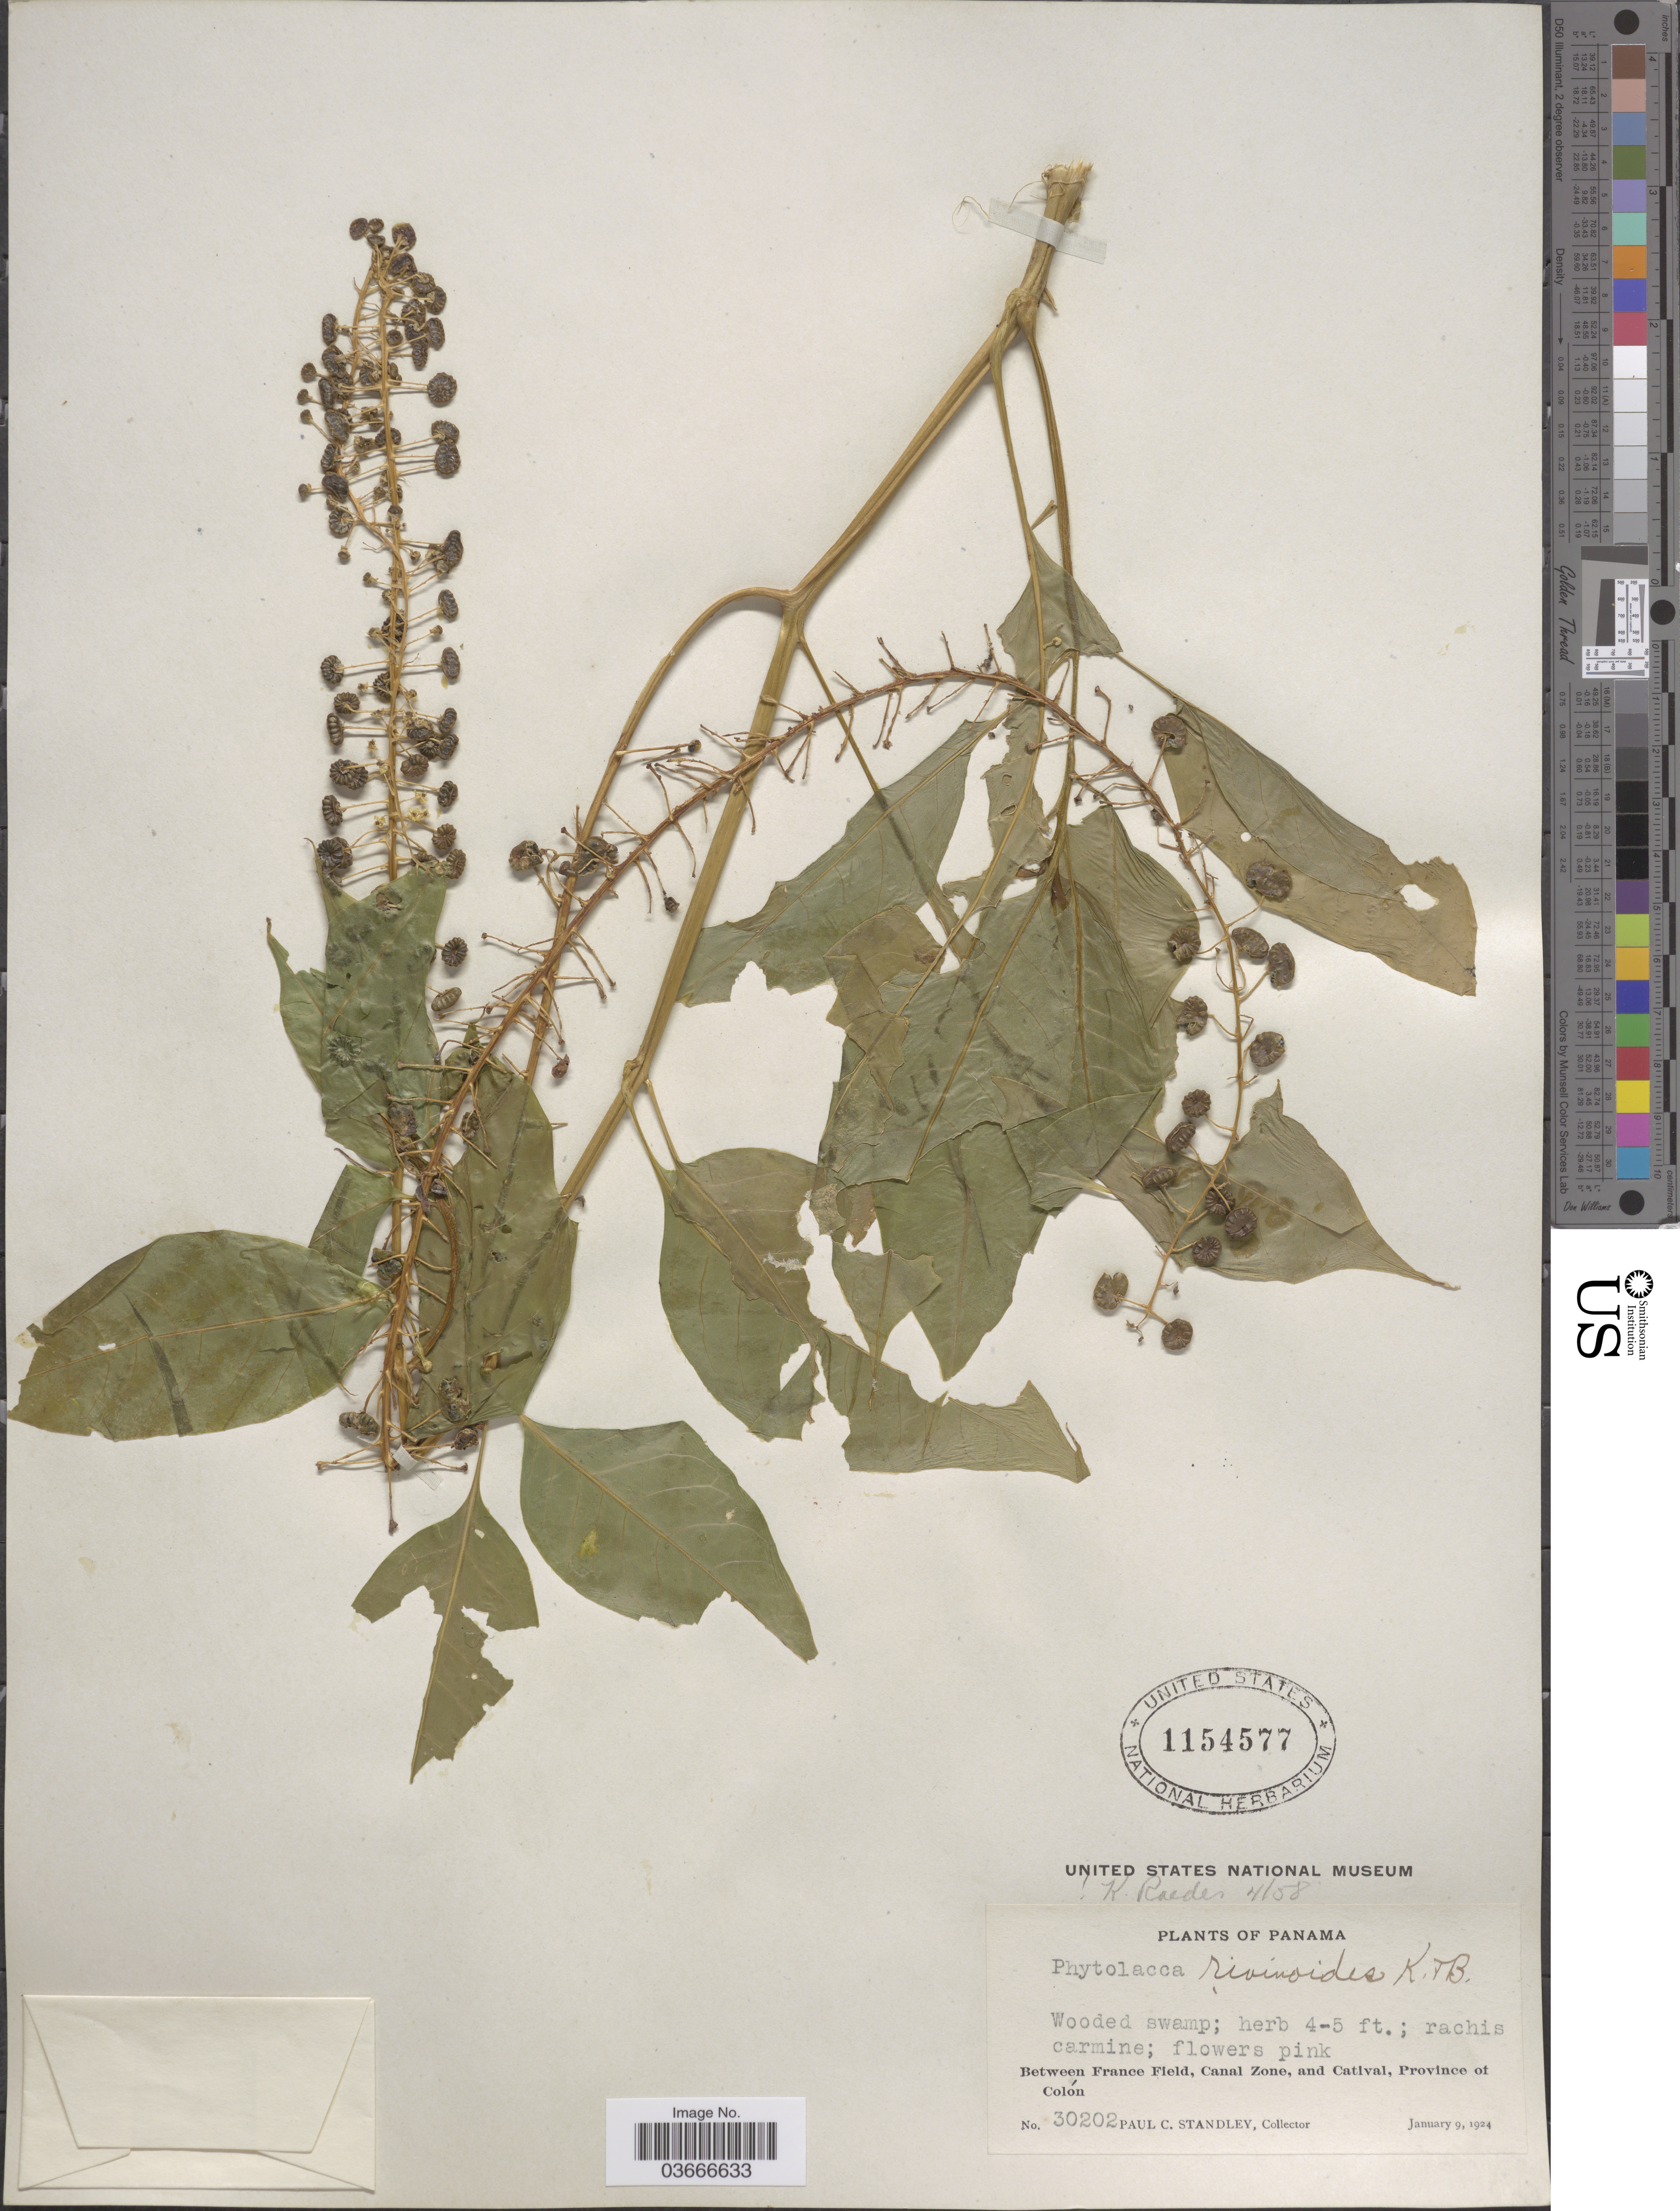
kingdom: Plantae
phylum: Tracheophyta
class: Magnoliopsida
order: Caryophyllales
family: Phytolaccaceae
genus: Phytolacca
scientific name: Phytolacca rivinoides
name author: Kunth & C.D. Bouché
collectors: P. C. Standley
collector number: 30202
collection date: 1924-01-09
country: Panama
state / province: Colón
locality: Between France field, Canal Zone, and Catival.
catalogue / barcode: US 1154577